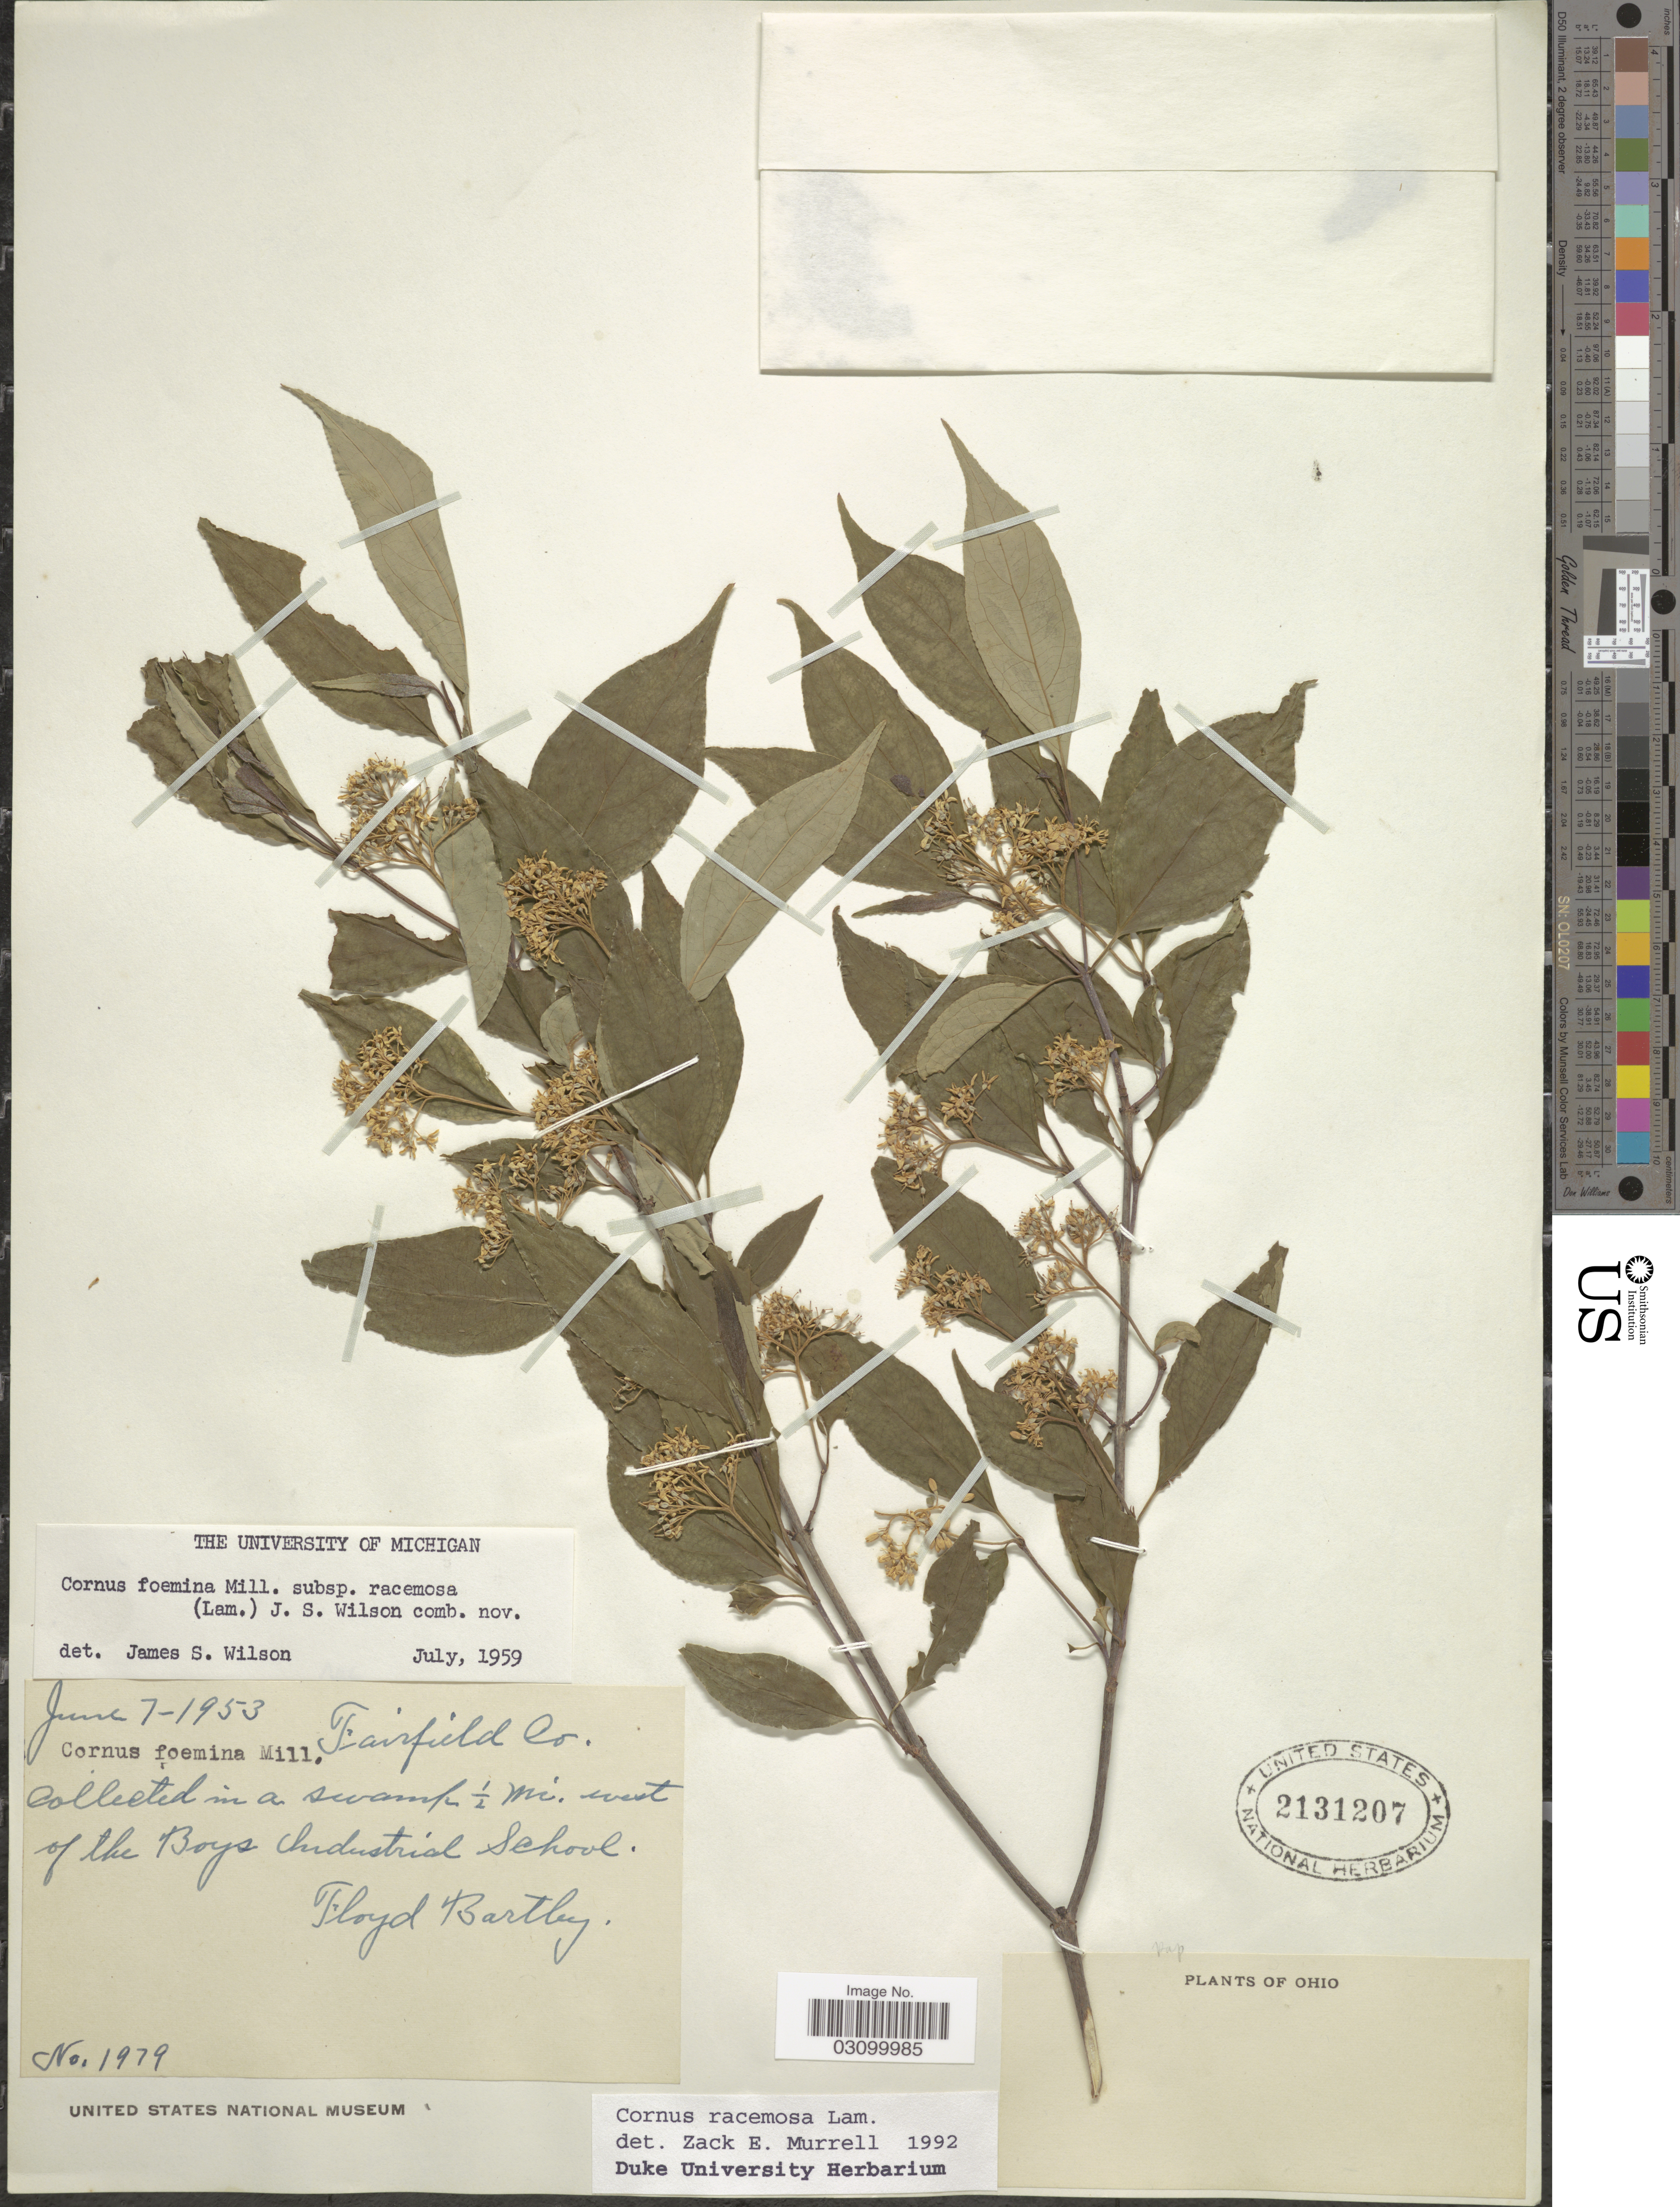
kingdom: Plantae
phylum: Tracheophyta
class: Magnoliopsida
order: Cornales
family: Cornaceae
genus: Cornus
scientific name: Cornus racemosa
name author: Lam.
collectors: F. Bartley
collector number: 1979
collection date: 1953-06-07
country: United States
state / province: Ohio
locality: Fairfield Co. In a swamp ½ mi. west of the Boys Industrial School.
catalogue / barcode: US 2131207